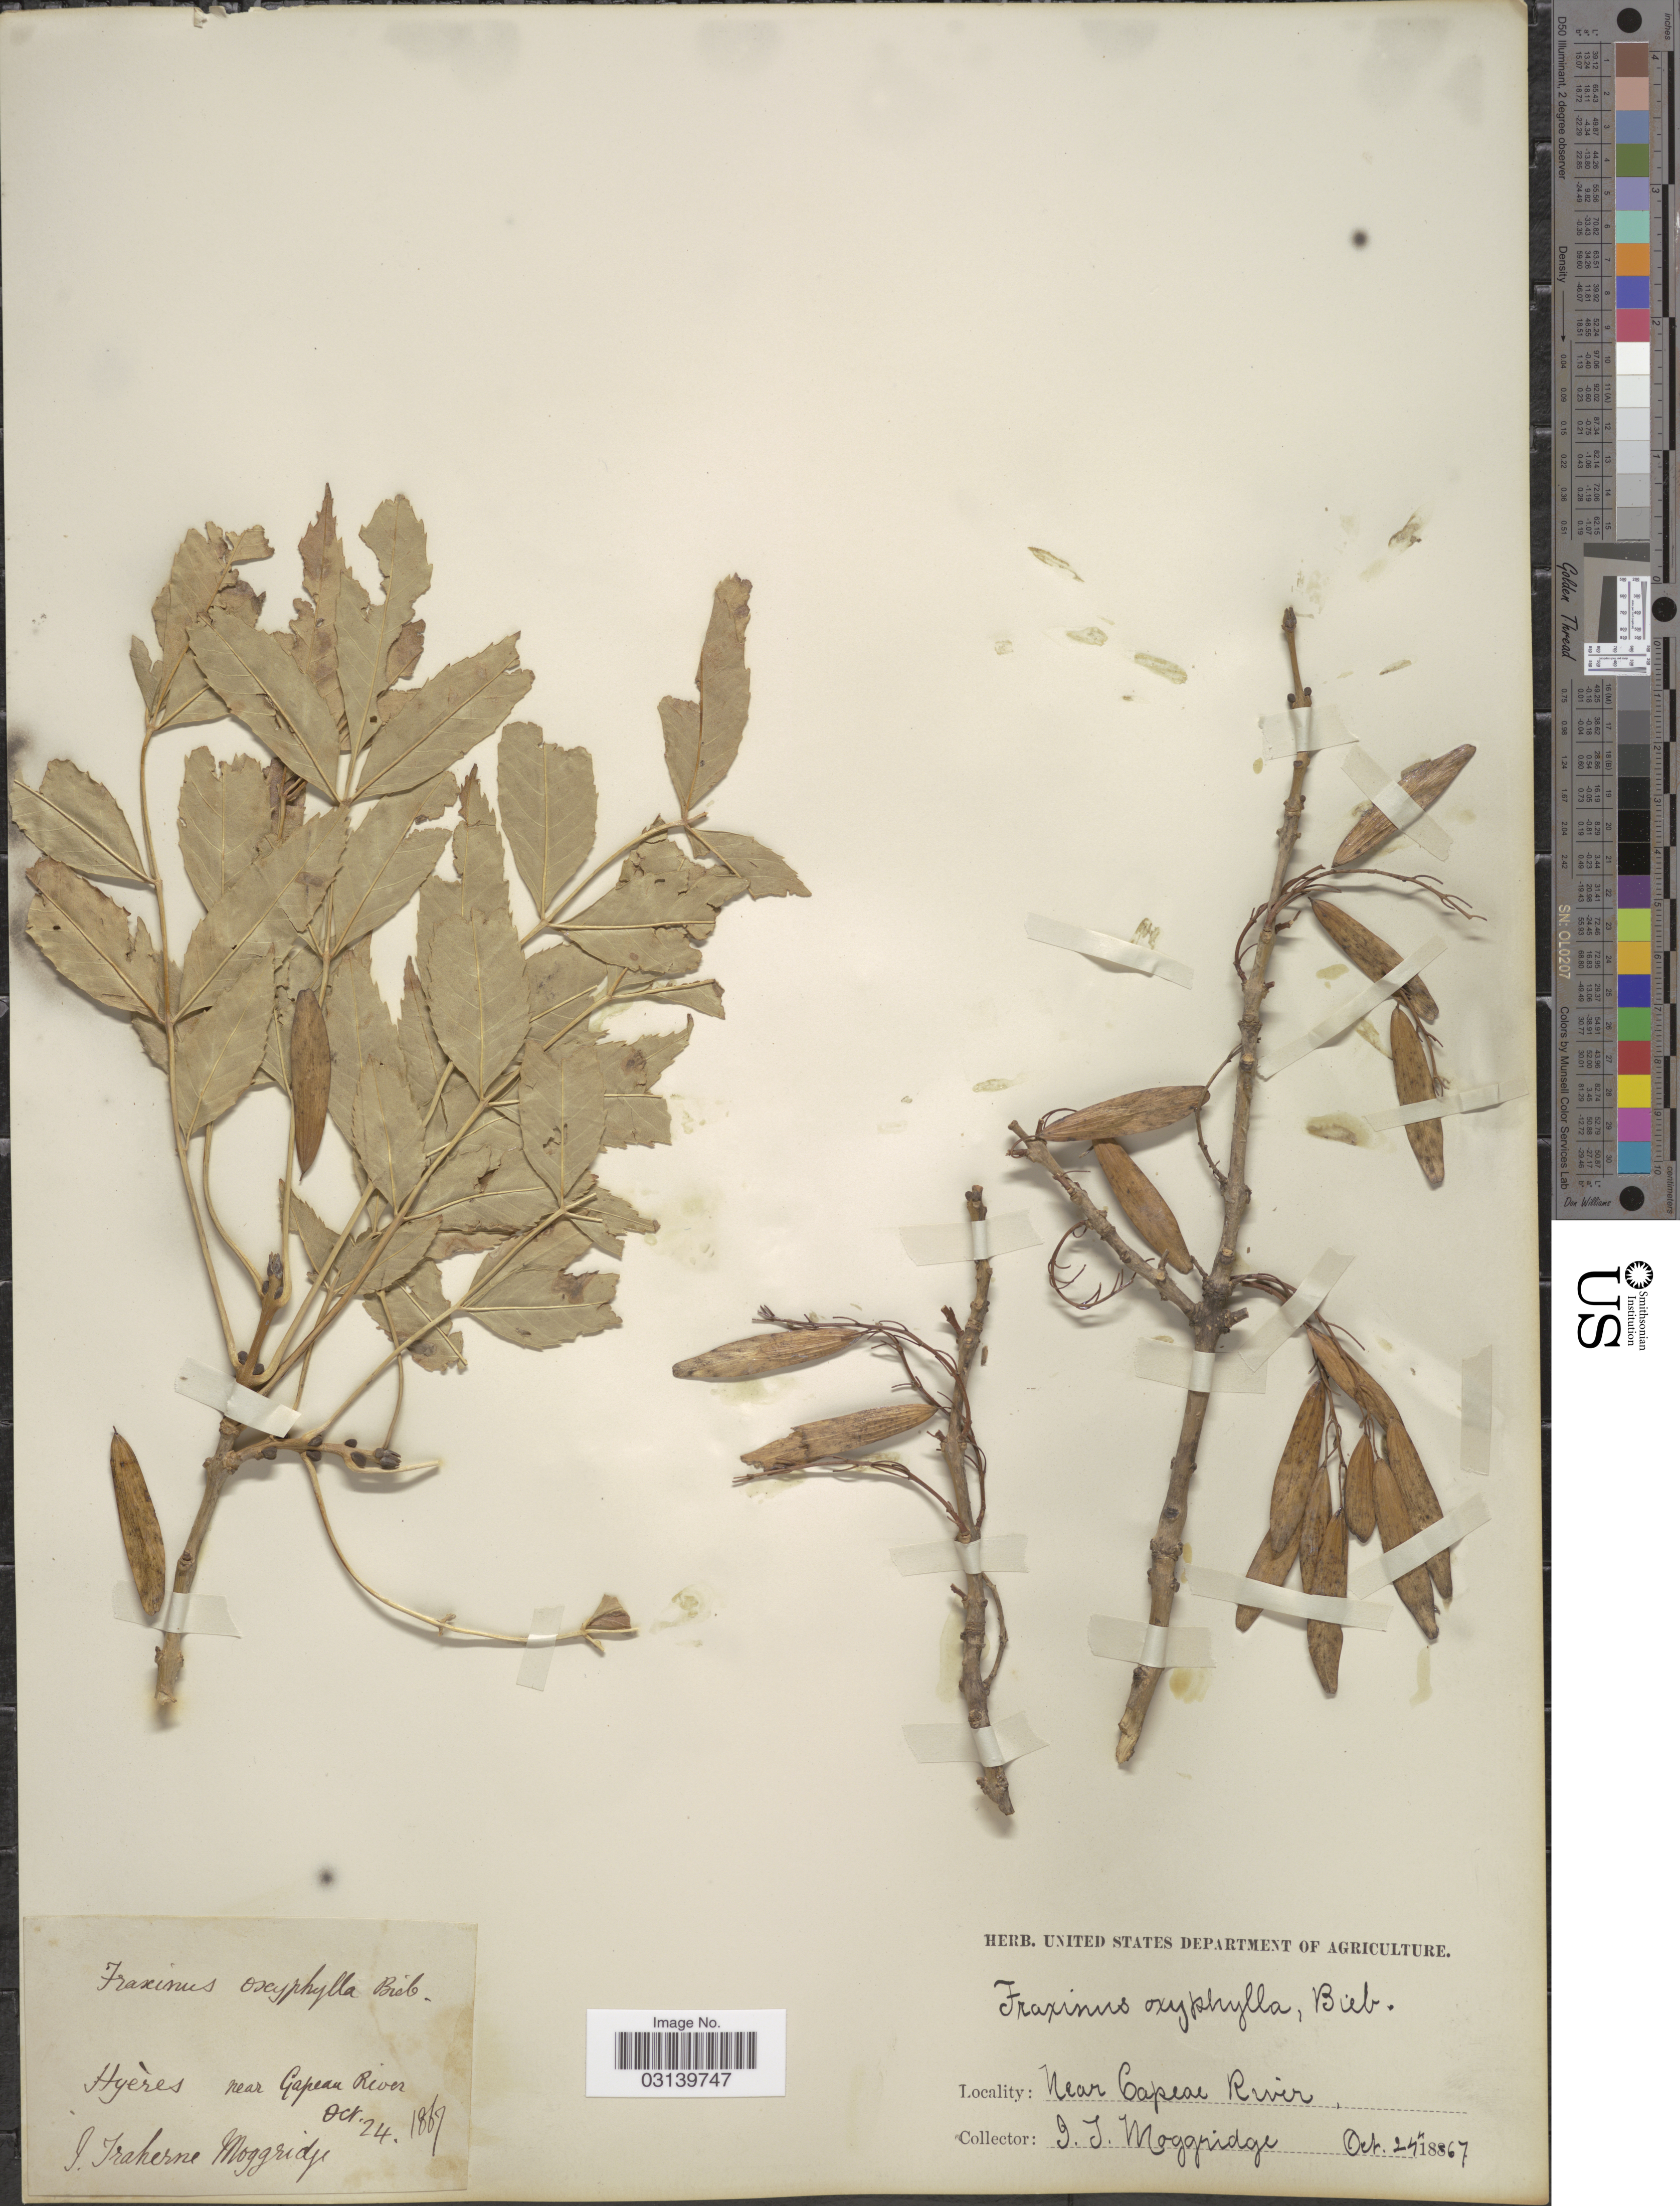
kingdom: Plantae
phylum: Tracheophyta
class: Magnoliopsida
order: Lamiales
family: Oleaceae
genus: Fraxinus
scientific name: Fraxinus oxycarpa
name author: Willd.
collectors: J. T. Moggridge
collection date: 1867-10-24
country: France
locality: Hyerès near Gapeau River.